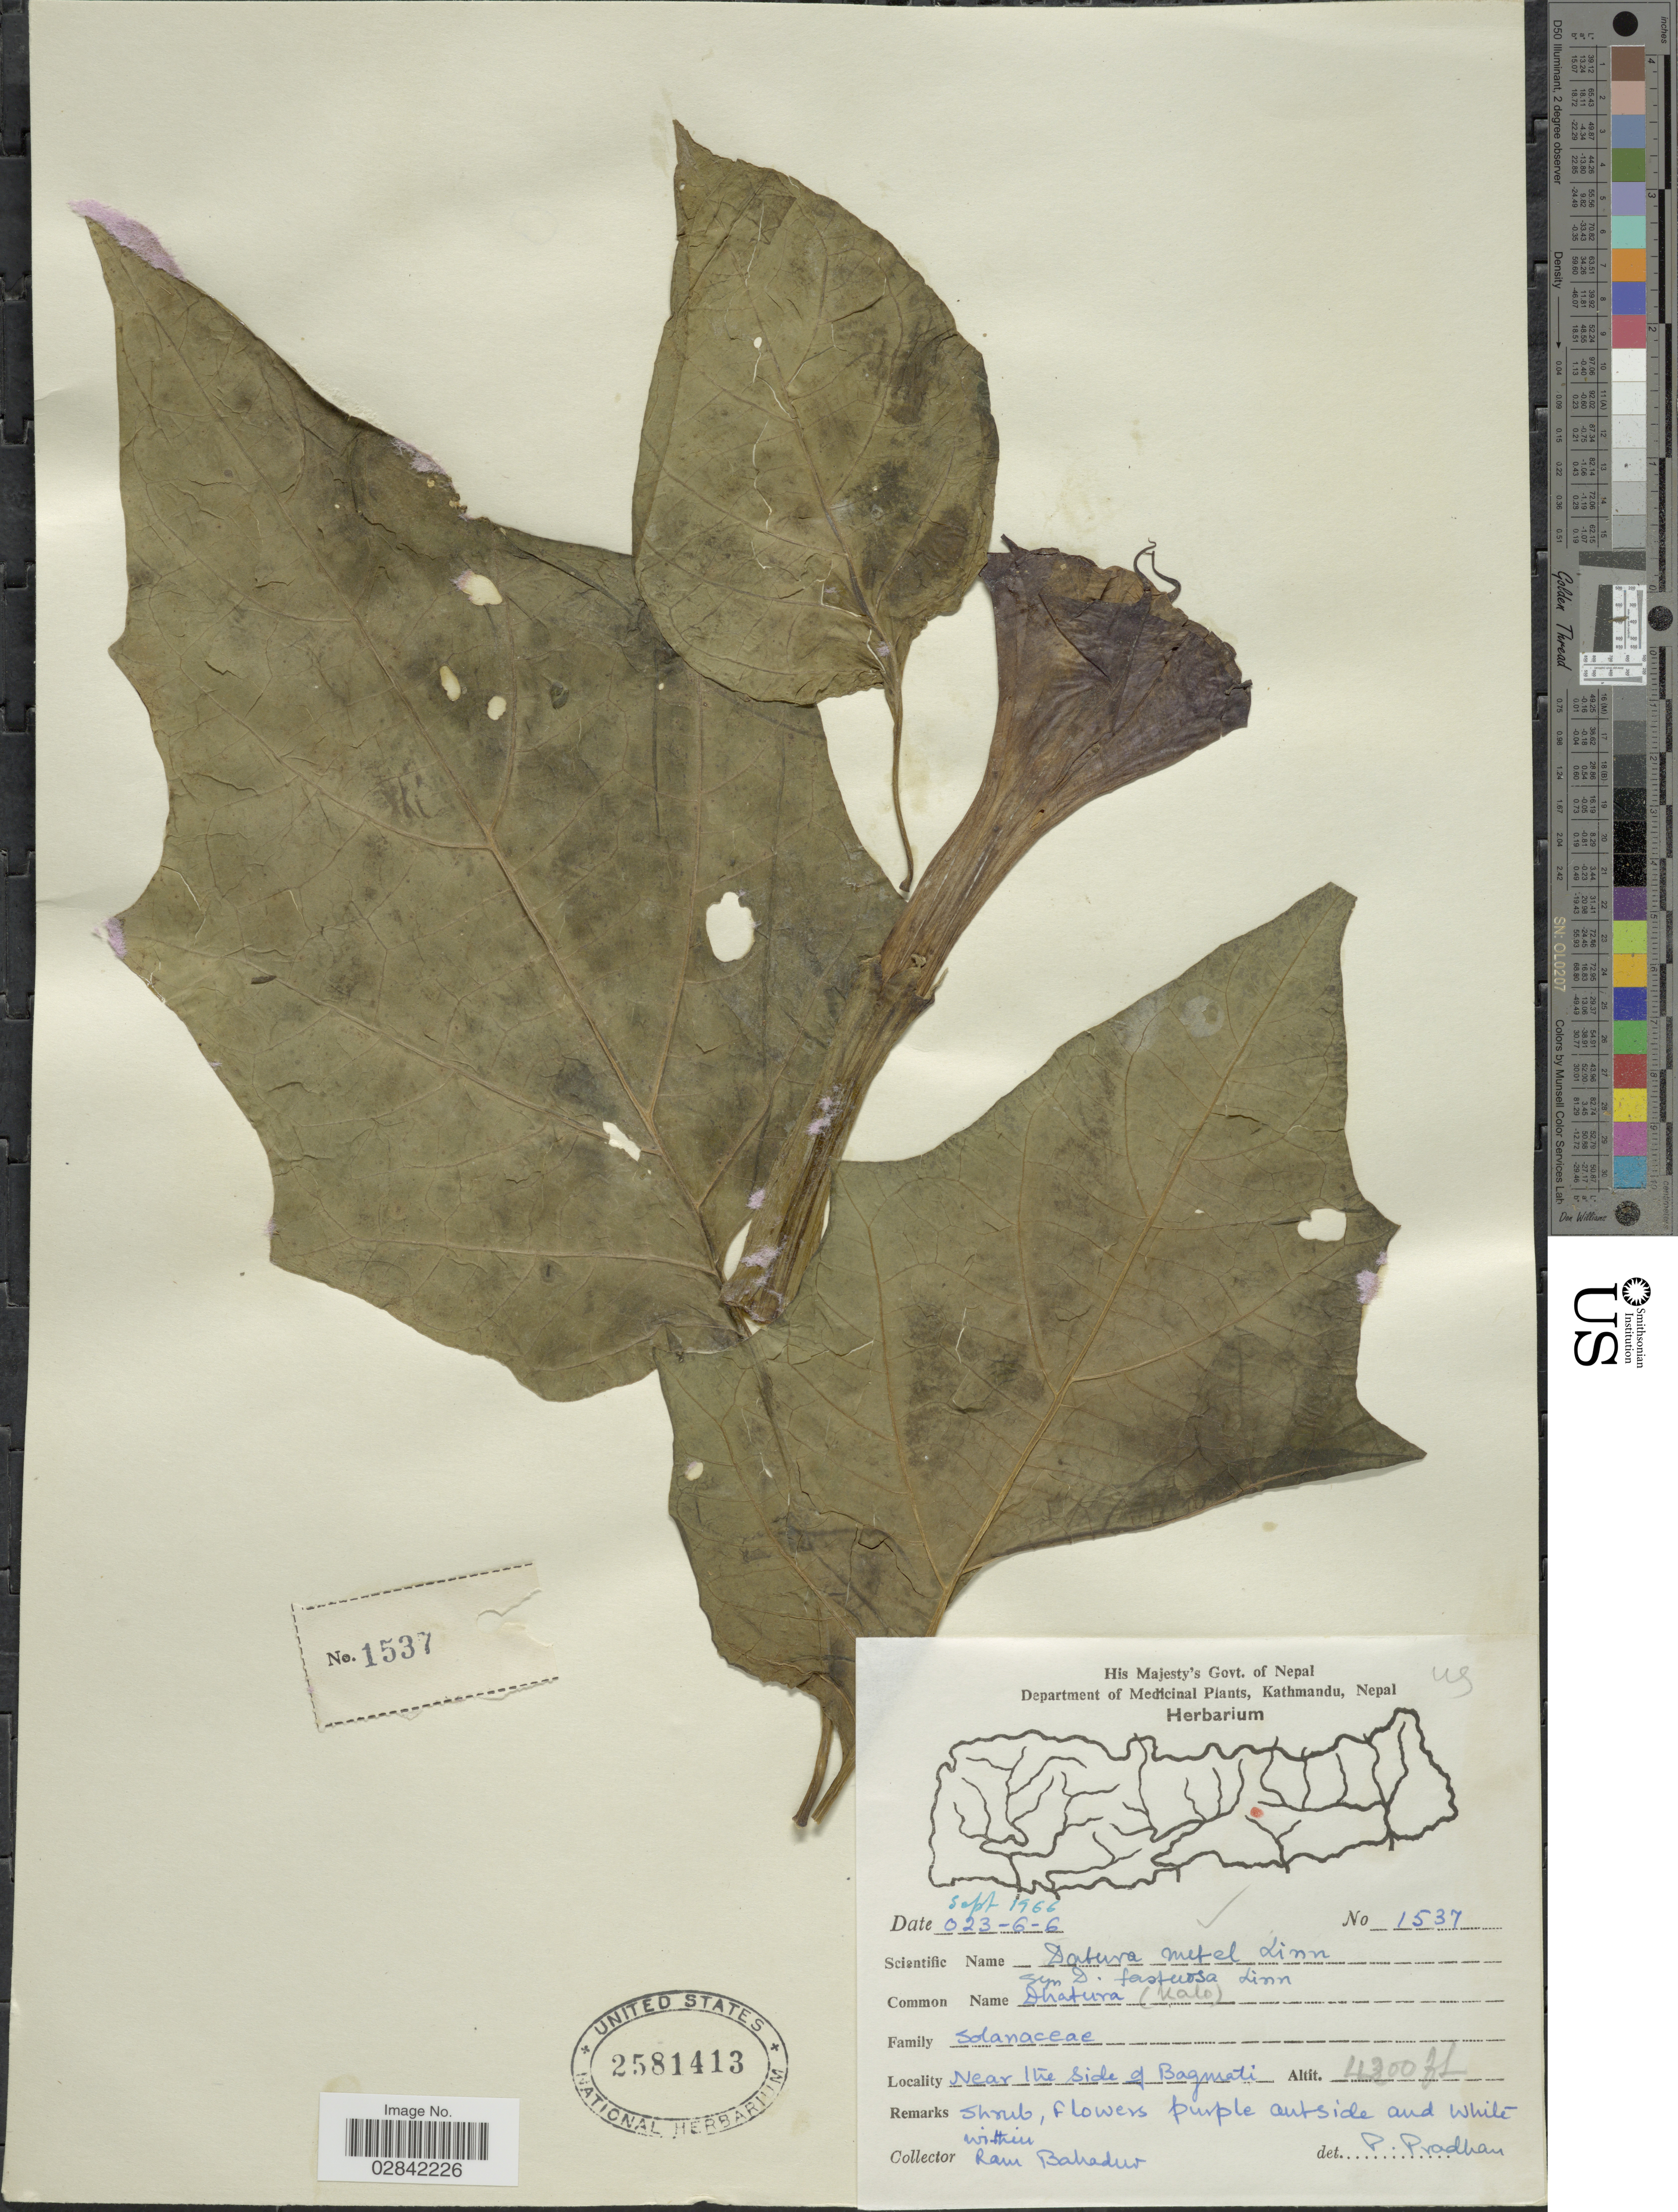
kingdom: Plantae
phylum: Tracheophyta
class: Magnoliopsida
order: Solanales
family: Solanaceae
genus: Datura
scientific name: Datura metel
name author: L.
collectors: R. Bahadur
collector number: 1537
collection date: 1966-09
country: Nepal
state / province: Bagmati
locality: Near the side of Bagmati.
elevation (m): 1311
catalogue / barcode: US 2581413